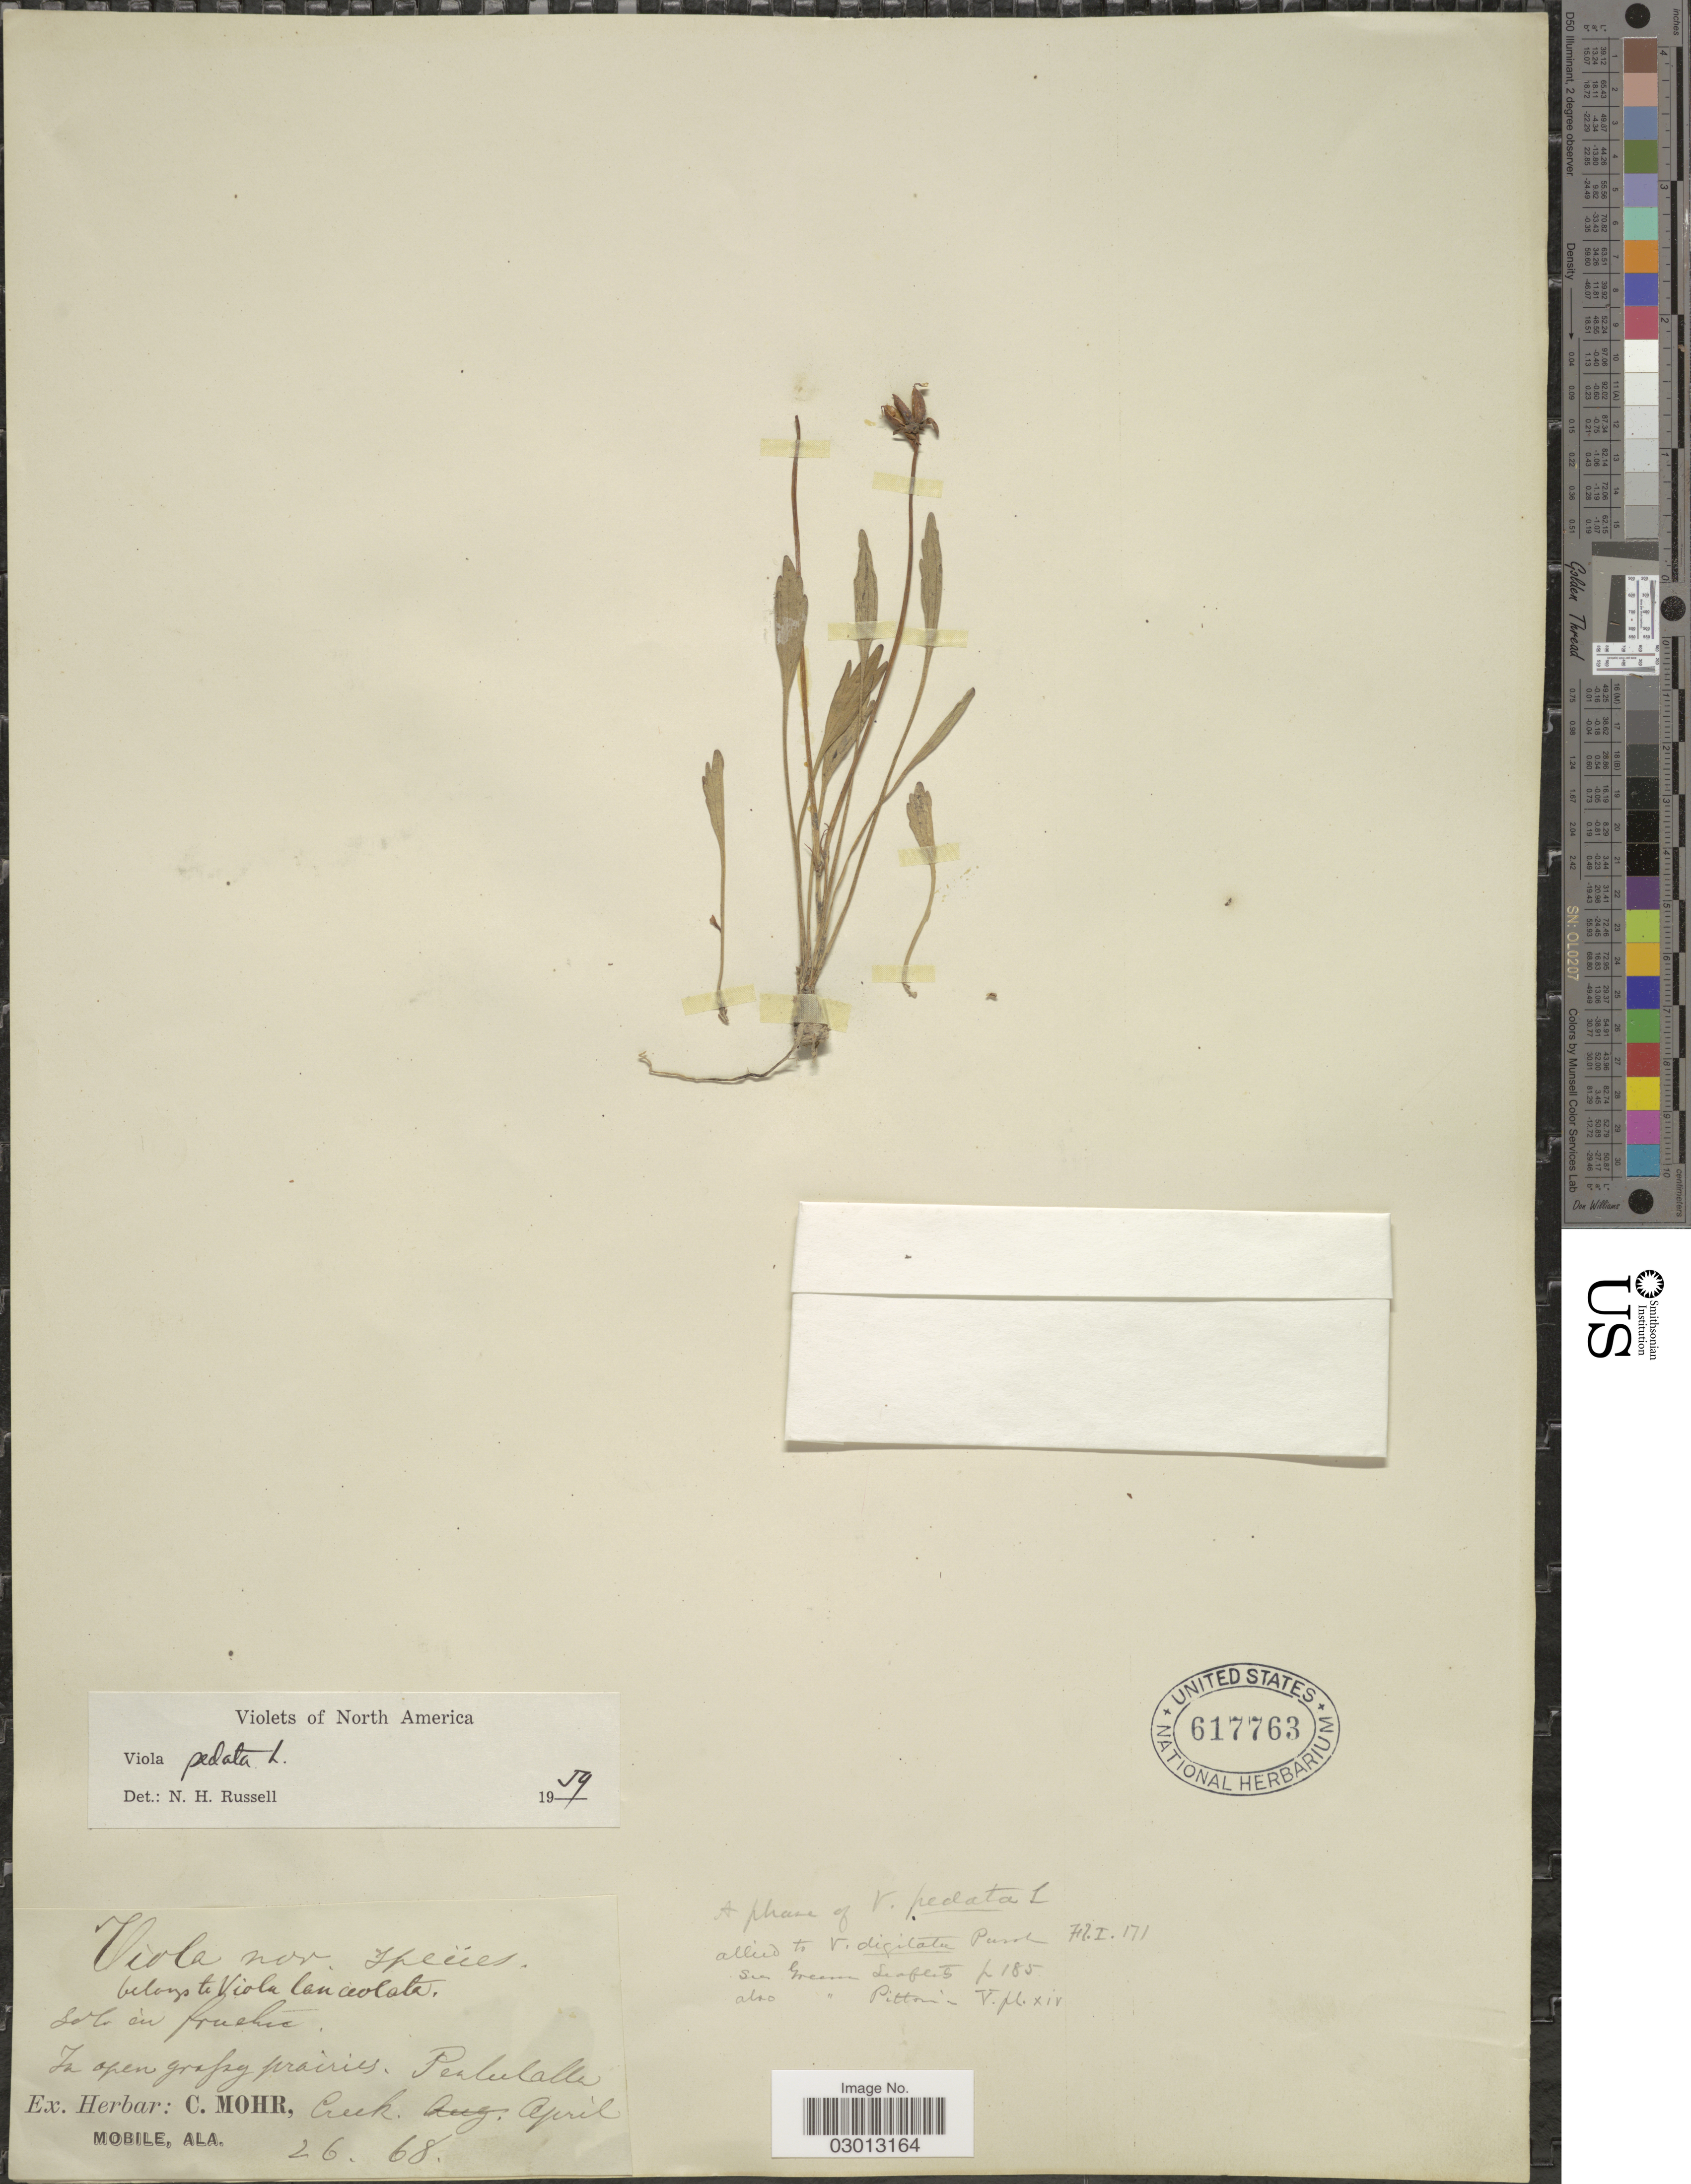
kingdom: Plantae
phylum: Tracheophyta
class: Magnoliopsida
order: Malpighiales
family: Violaceae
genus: Viola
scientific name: Viola pedata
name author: L.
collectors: ex herb. C. Mohr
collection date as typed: Transcribed d/m/y: 26/4/68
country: United States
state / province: Alabama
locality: Pentulalla Creek.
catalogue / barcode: US 617763